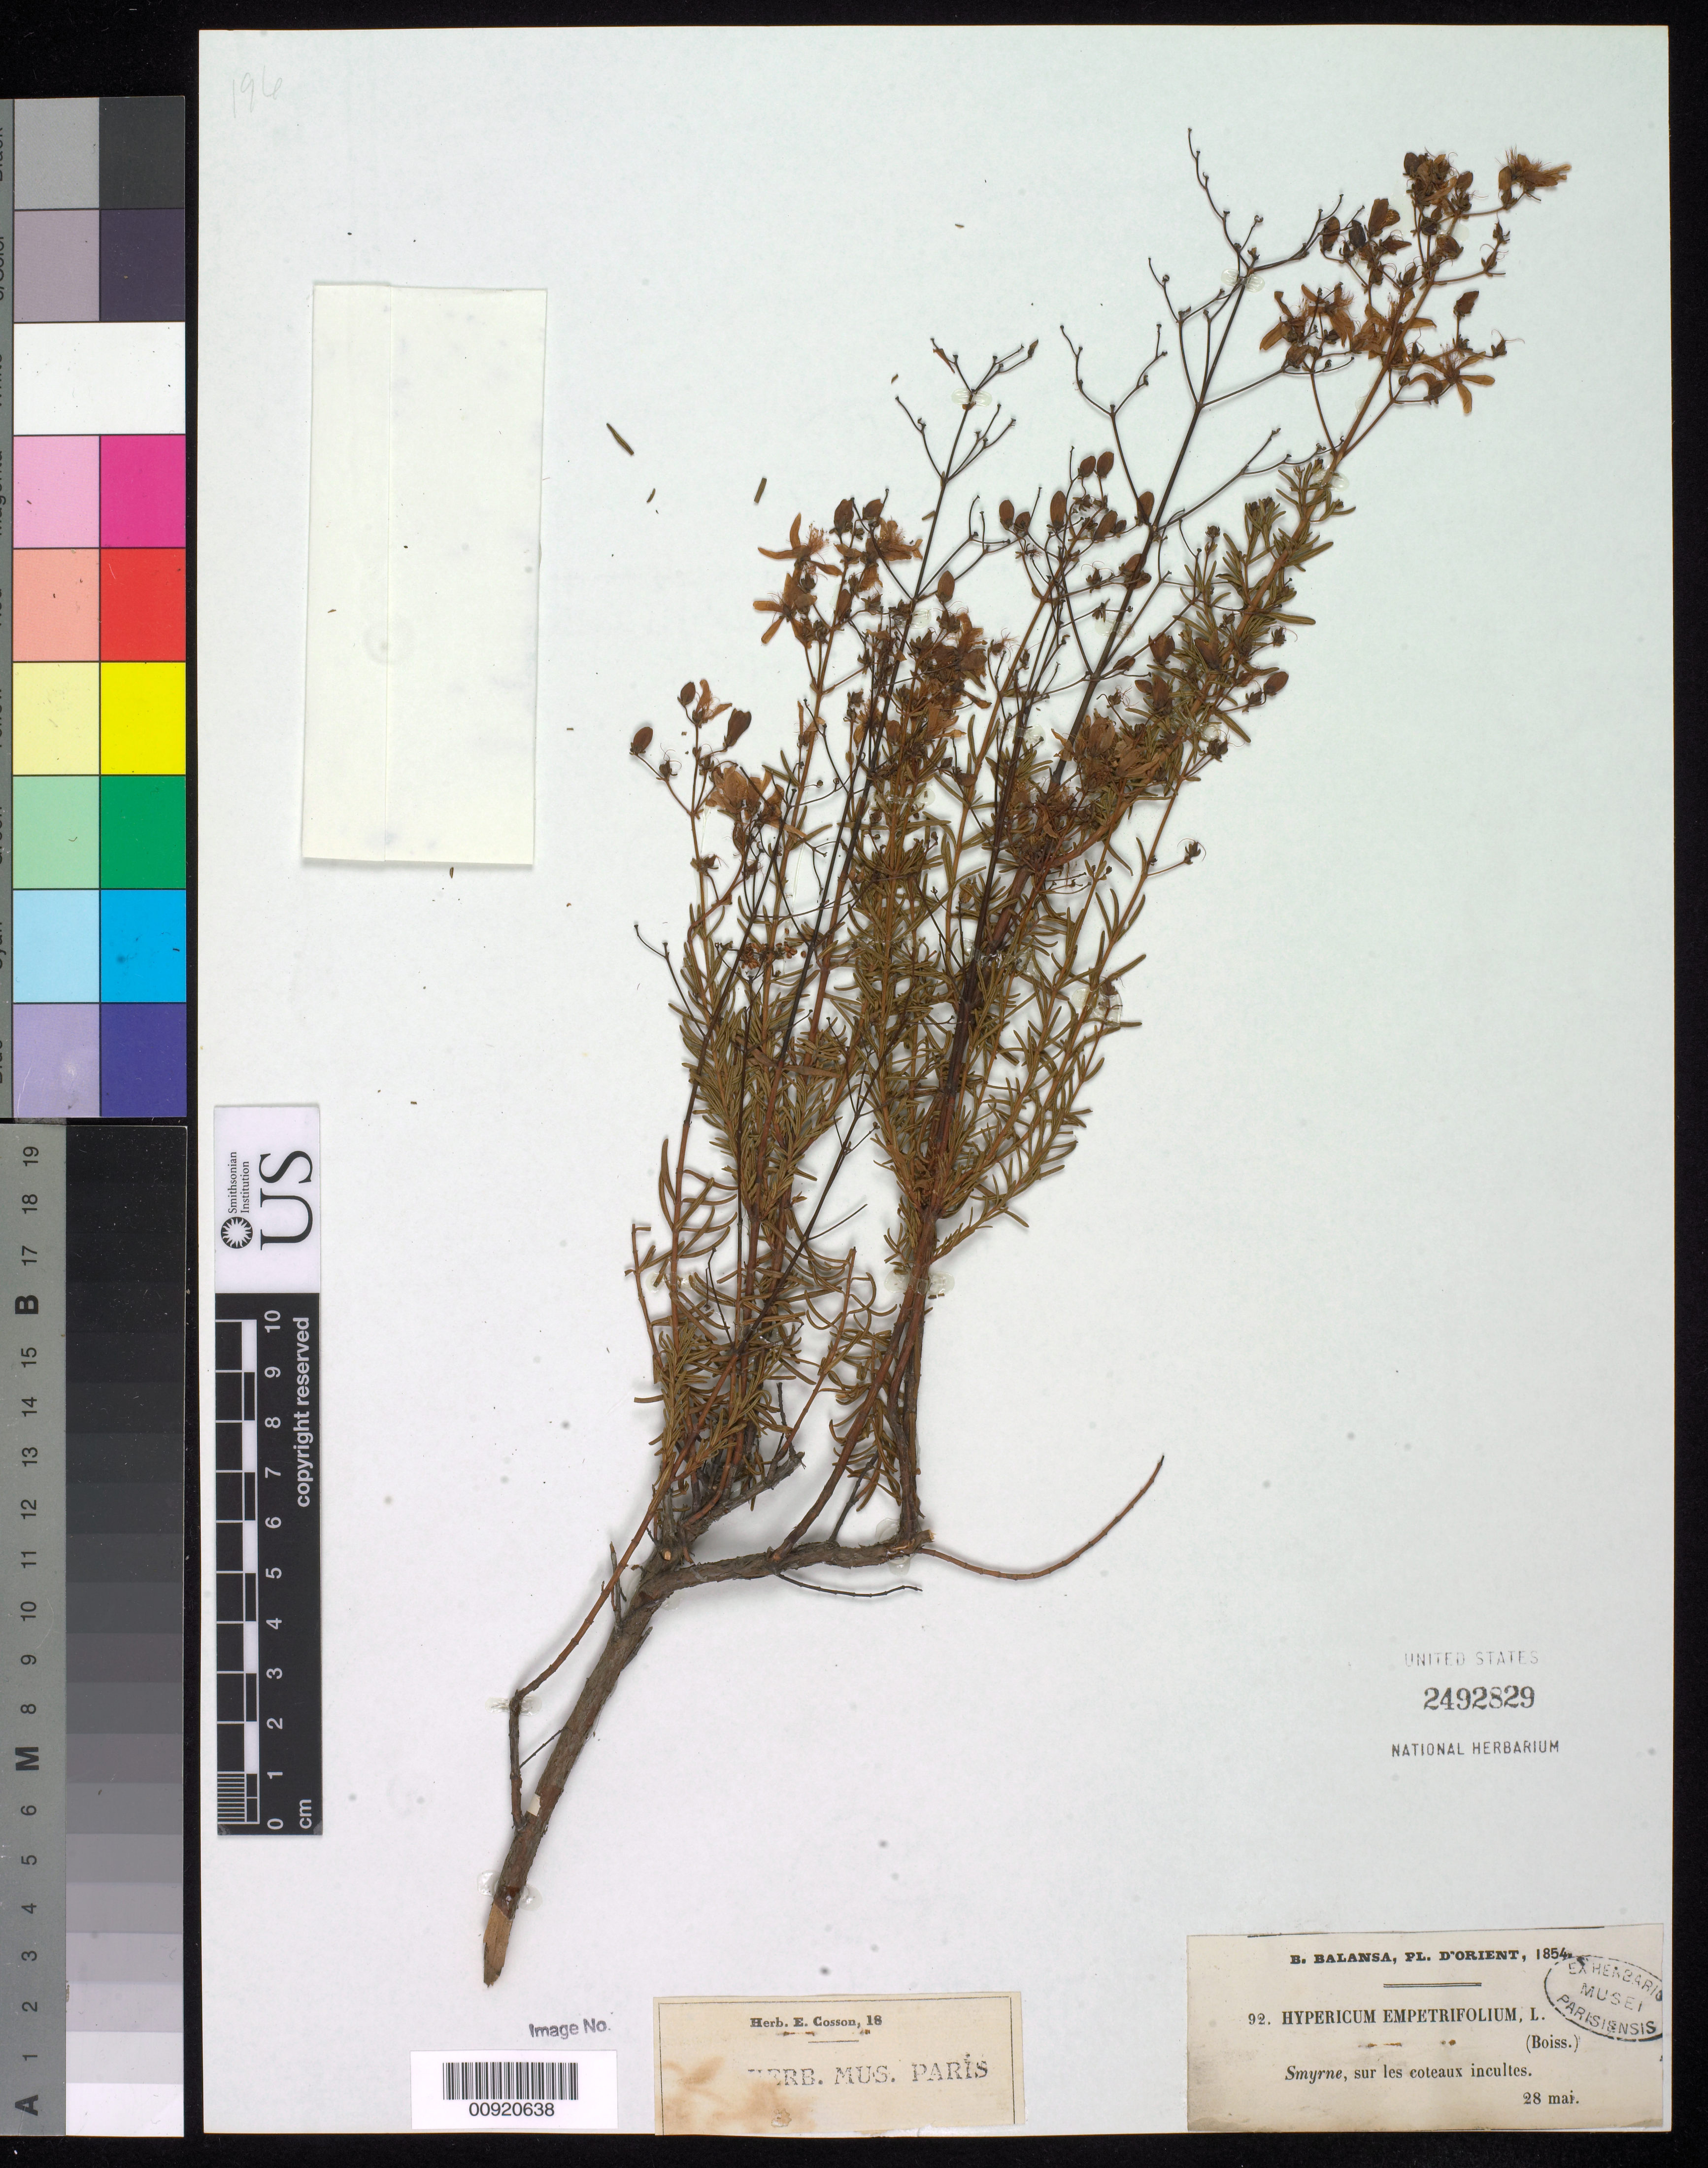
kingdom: Plantae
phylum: Tracheophyta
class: Magnoliopsida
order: Malpighiales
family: Hypericaceae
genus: Hypericum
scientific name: Hypericum empetrifolium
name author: Willd.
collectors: B. Balansa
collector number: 92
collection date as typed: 28 May 1854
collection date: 1854-05-28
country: Turkey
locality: Smyrne, sur les coteauz inclutes.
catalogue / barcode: US 2492829